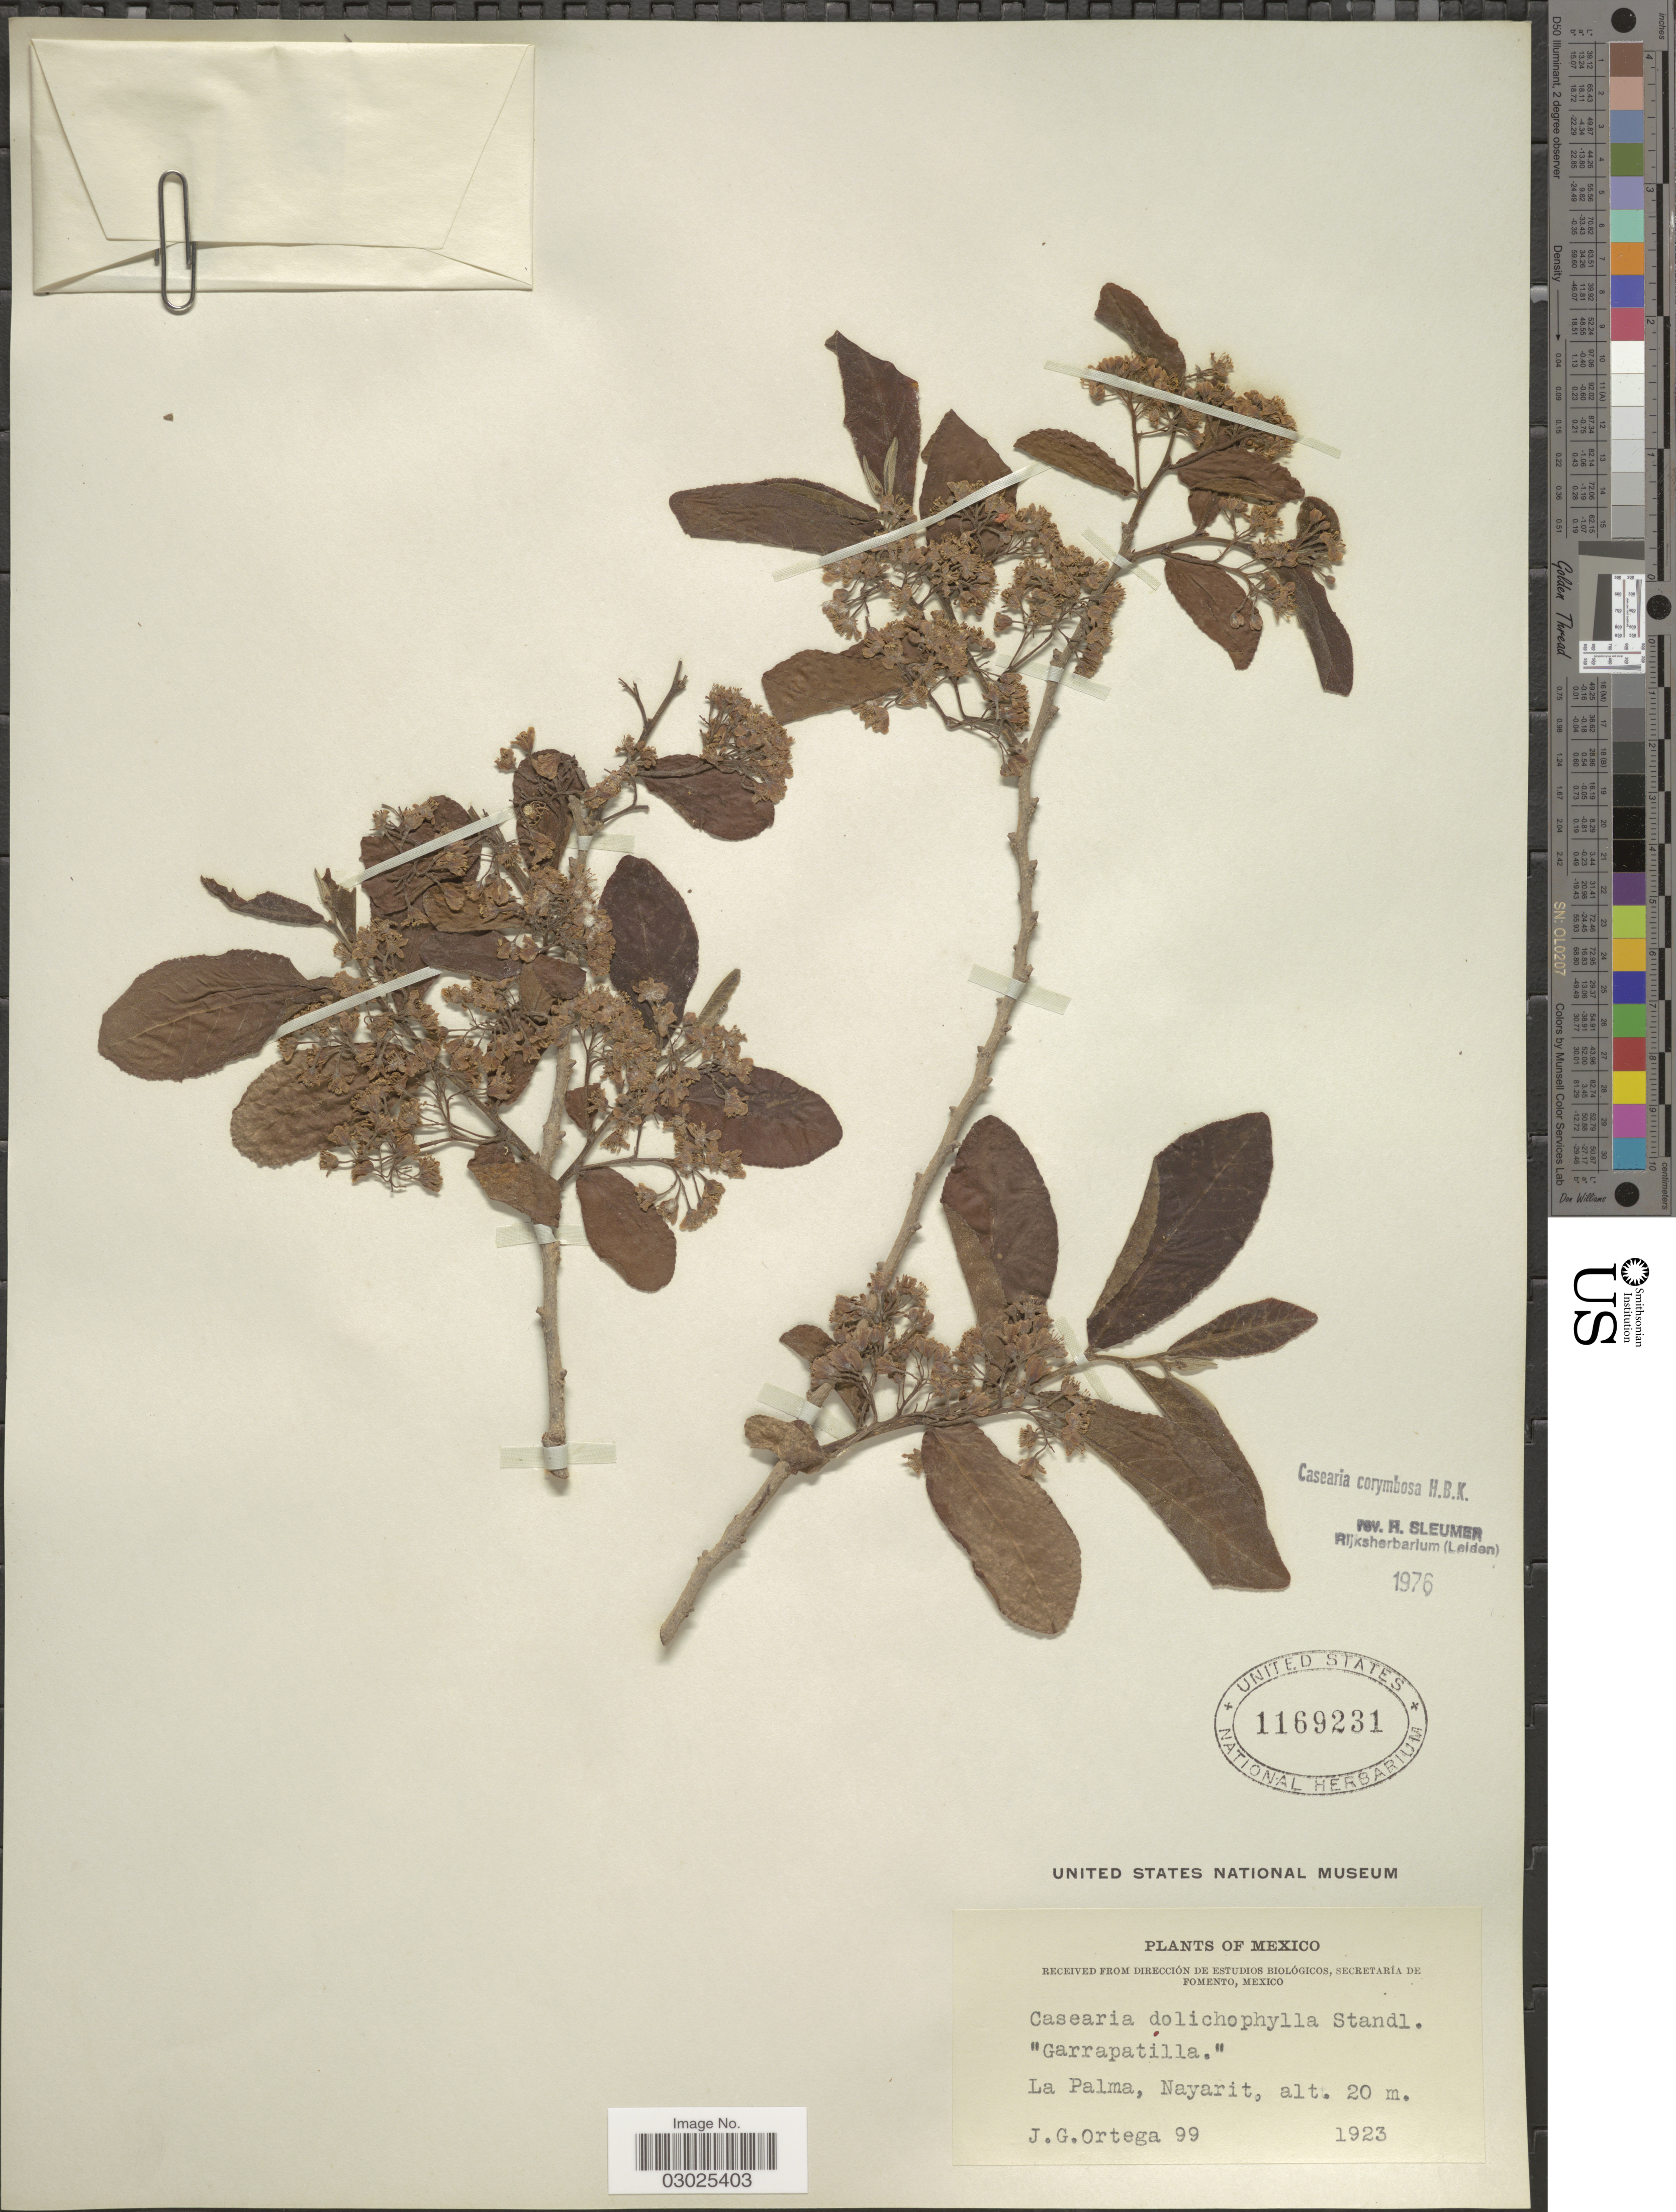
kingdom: Plantae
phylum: Tracheophyta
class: Magnoliopsida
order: Malpighiales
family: Salicaceae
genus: Casearia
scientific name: Casearia corymbosa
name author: Kunth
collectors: J. Ortega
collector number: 99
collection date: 1923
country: Mexico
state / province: Nayarit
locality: La Palma.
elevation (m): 20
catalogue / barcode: US 1169231